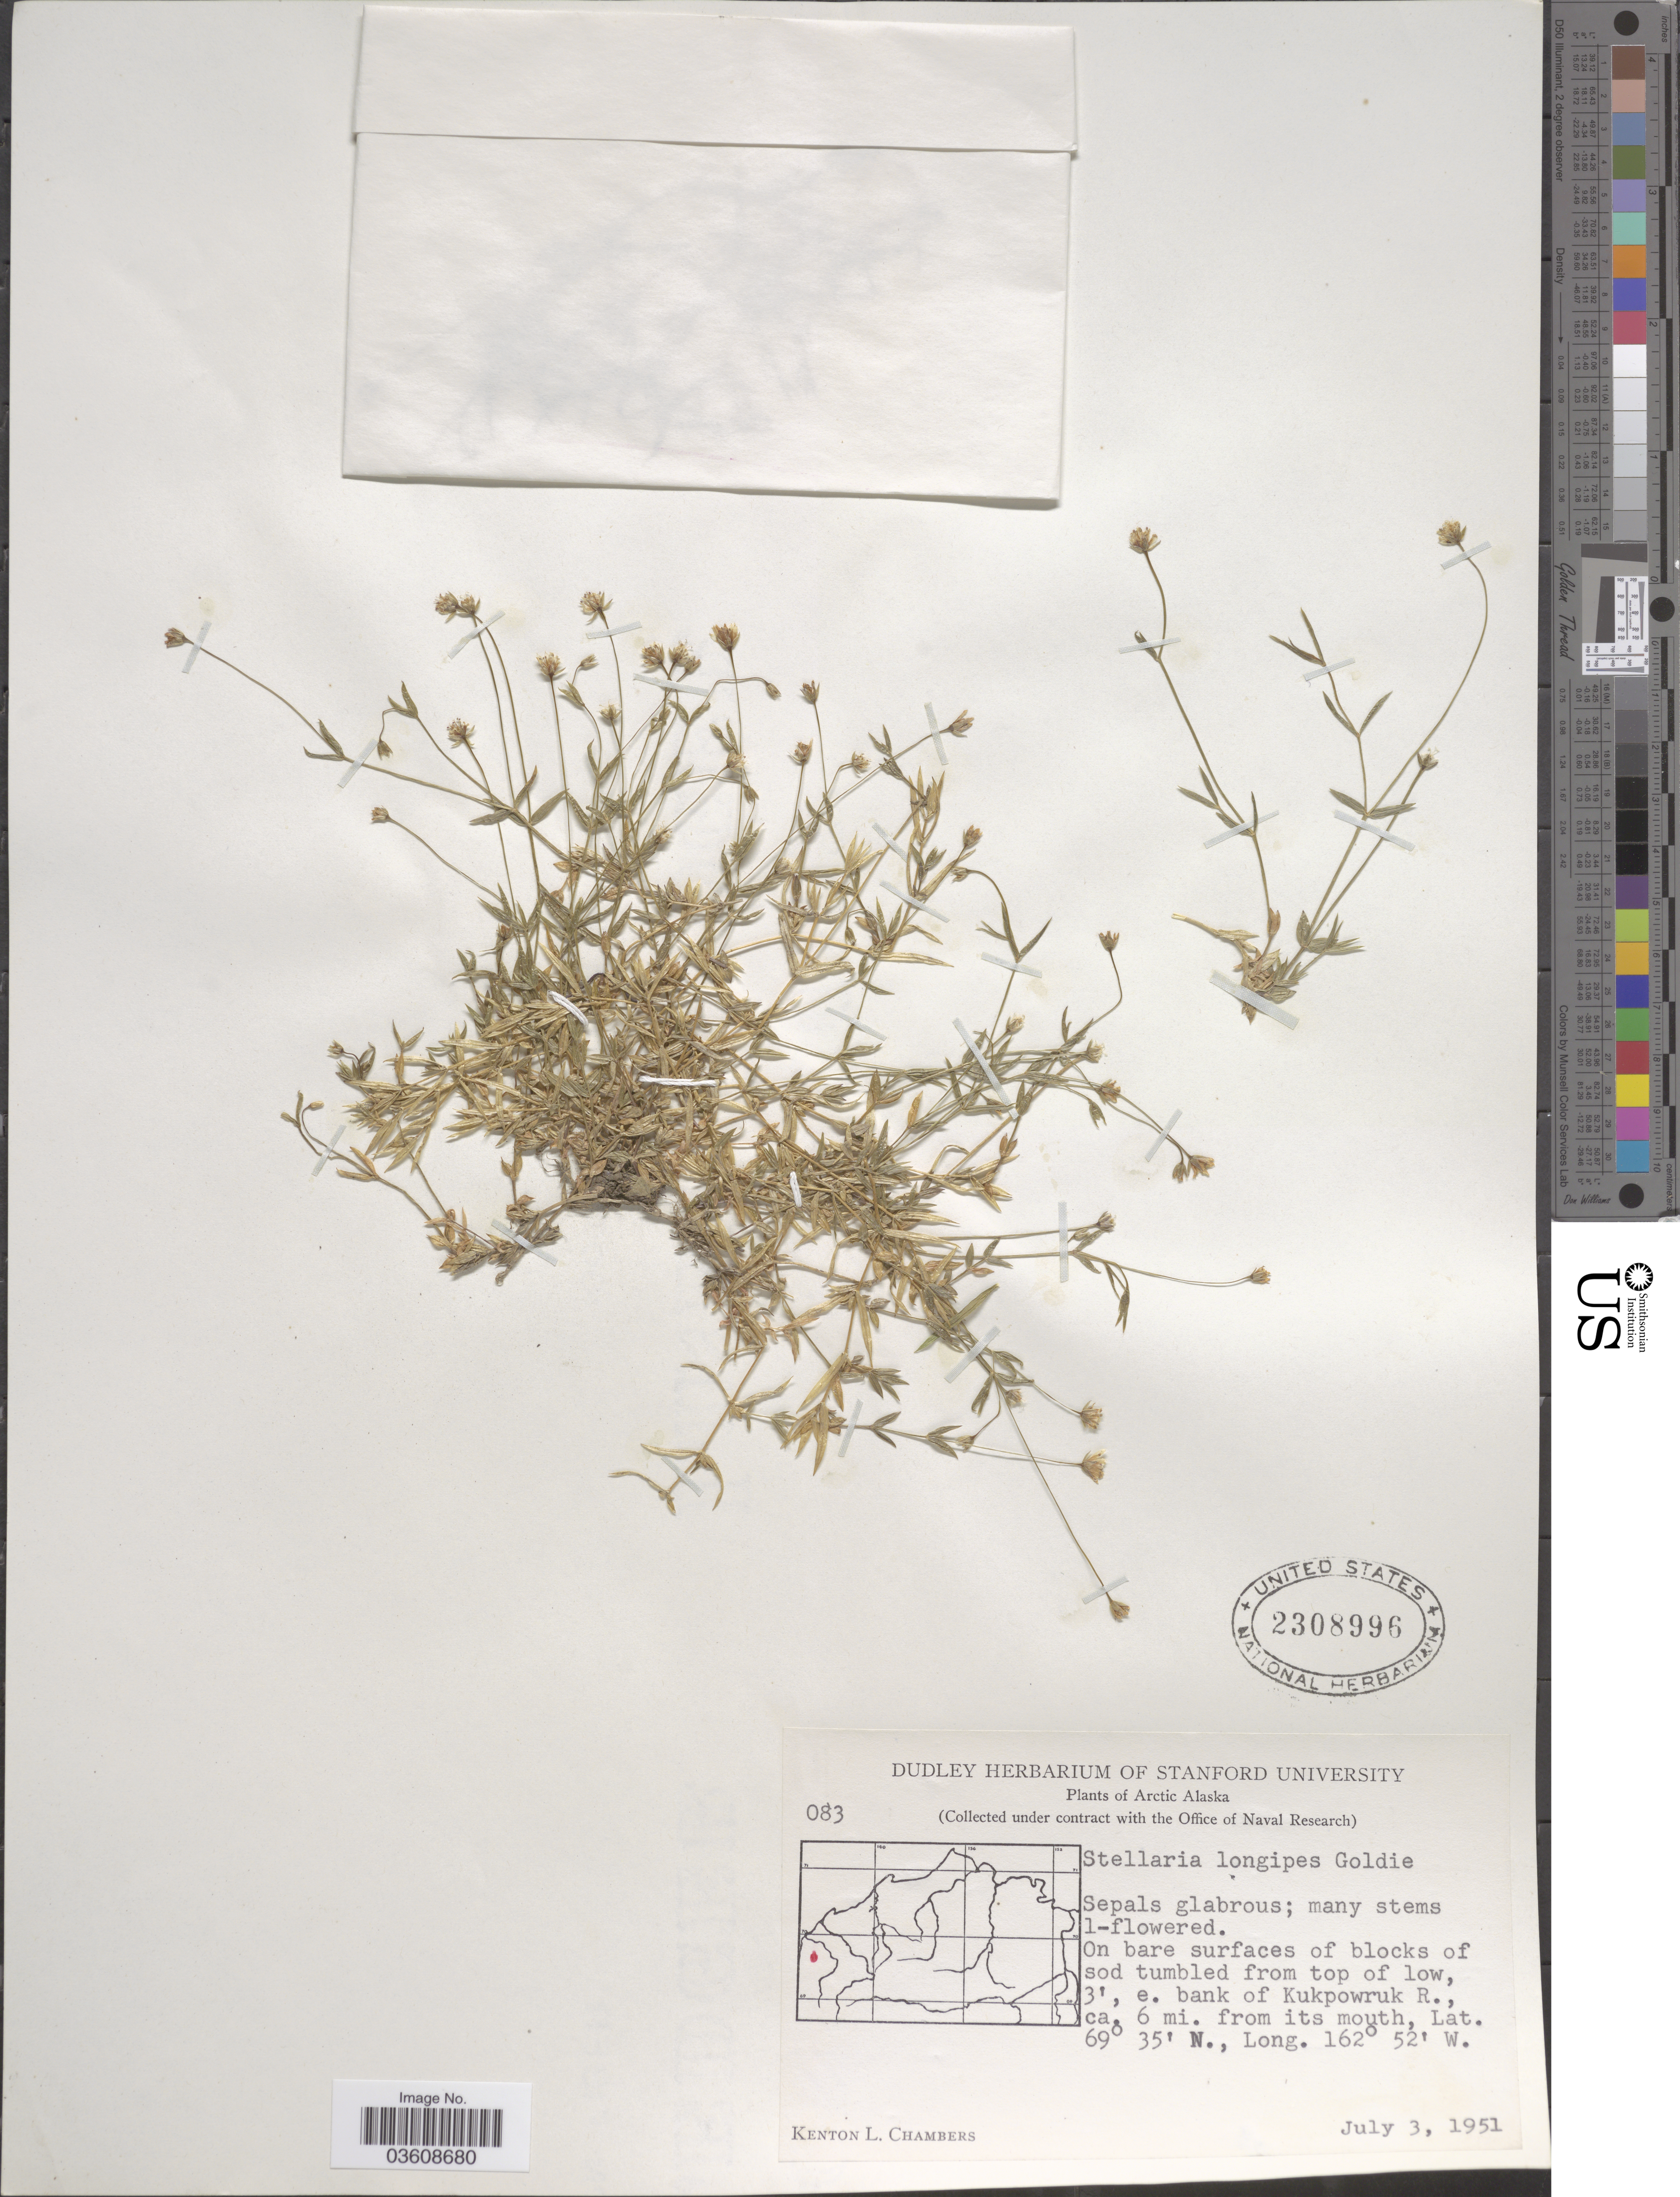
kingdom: Plantae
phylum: Tracheophyta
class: Magnoliopsida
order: Caryophyllales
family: Caryophyllaceae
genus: Stellaria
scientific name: Stellaria longipes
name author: Goldie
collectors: K. L. Chambers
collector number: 083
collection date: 1951-07-03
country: United States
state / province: Alaska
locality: Arctic Alaska. E. bank of Kukpowruk R., ca. 6 mi. from its mouth.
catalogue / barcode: US 2308996